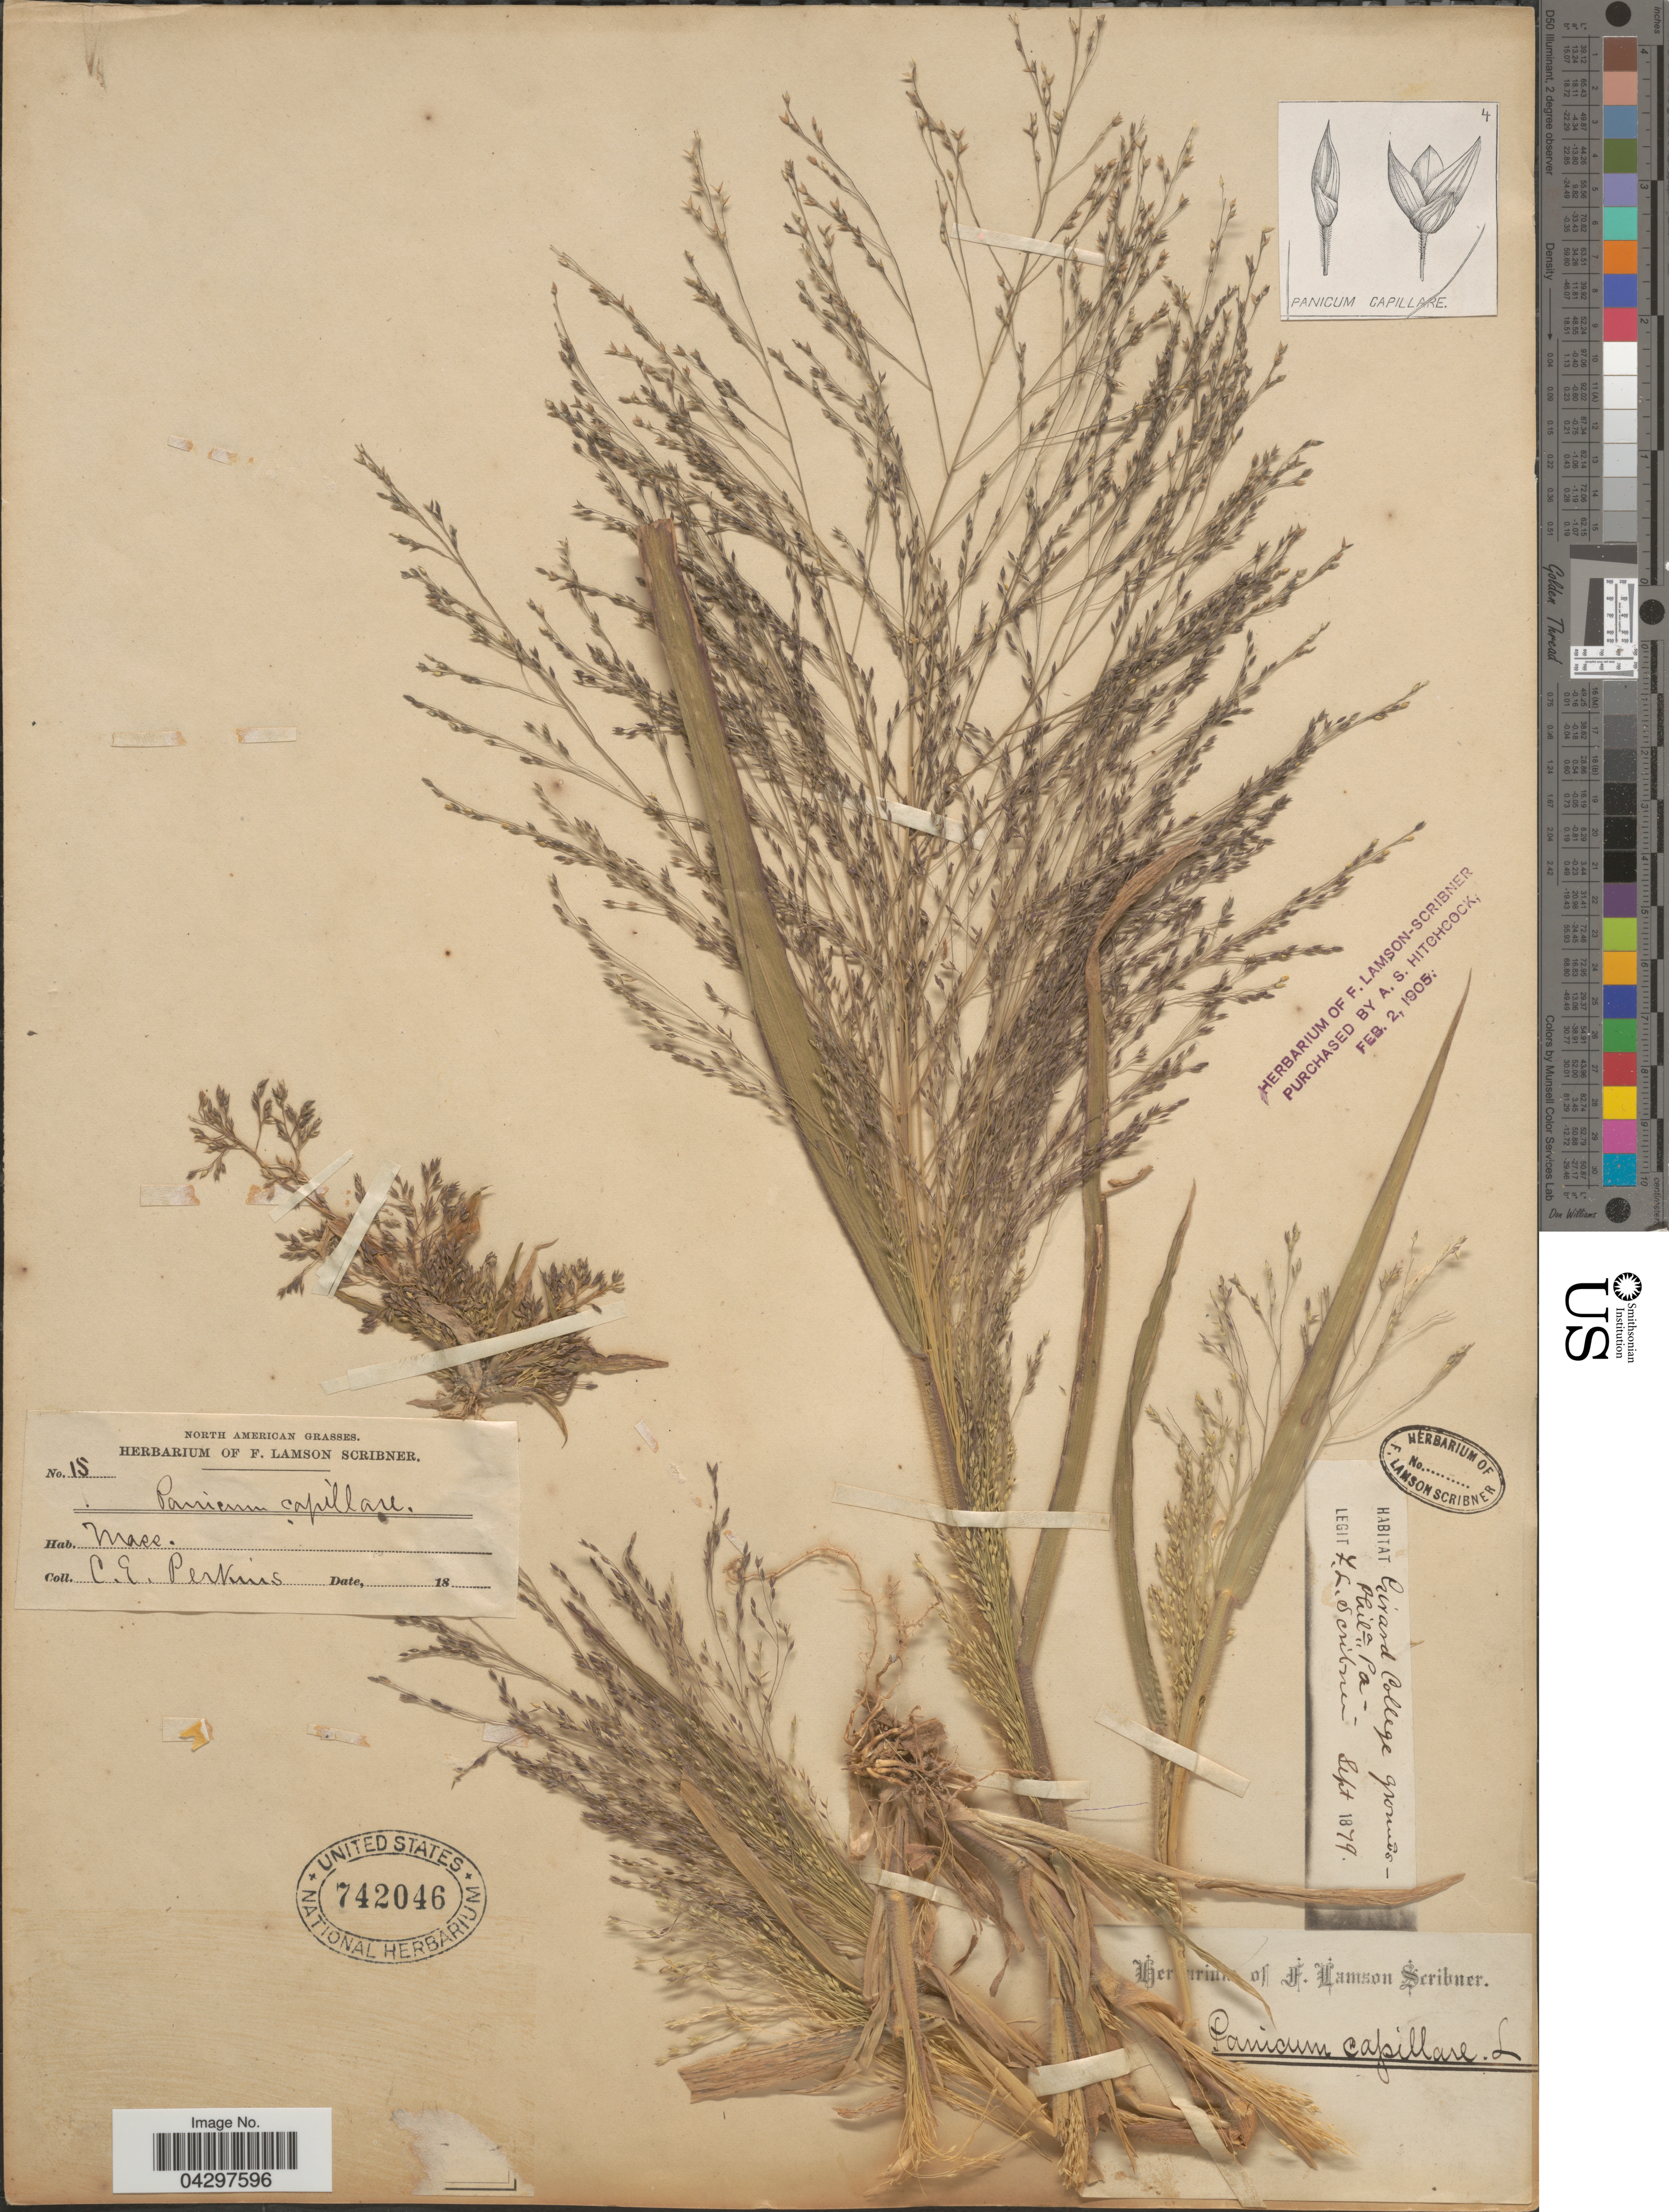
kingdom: Plantae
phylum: Tracheophyta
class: Liliopsida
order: Poales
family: Poaceae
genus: Panicum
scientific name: Panicum capillare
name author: L.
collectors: C. Perkins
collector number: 15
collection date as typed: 18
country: United States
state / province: Massachusetts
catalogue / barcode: US 742046